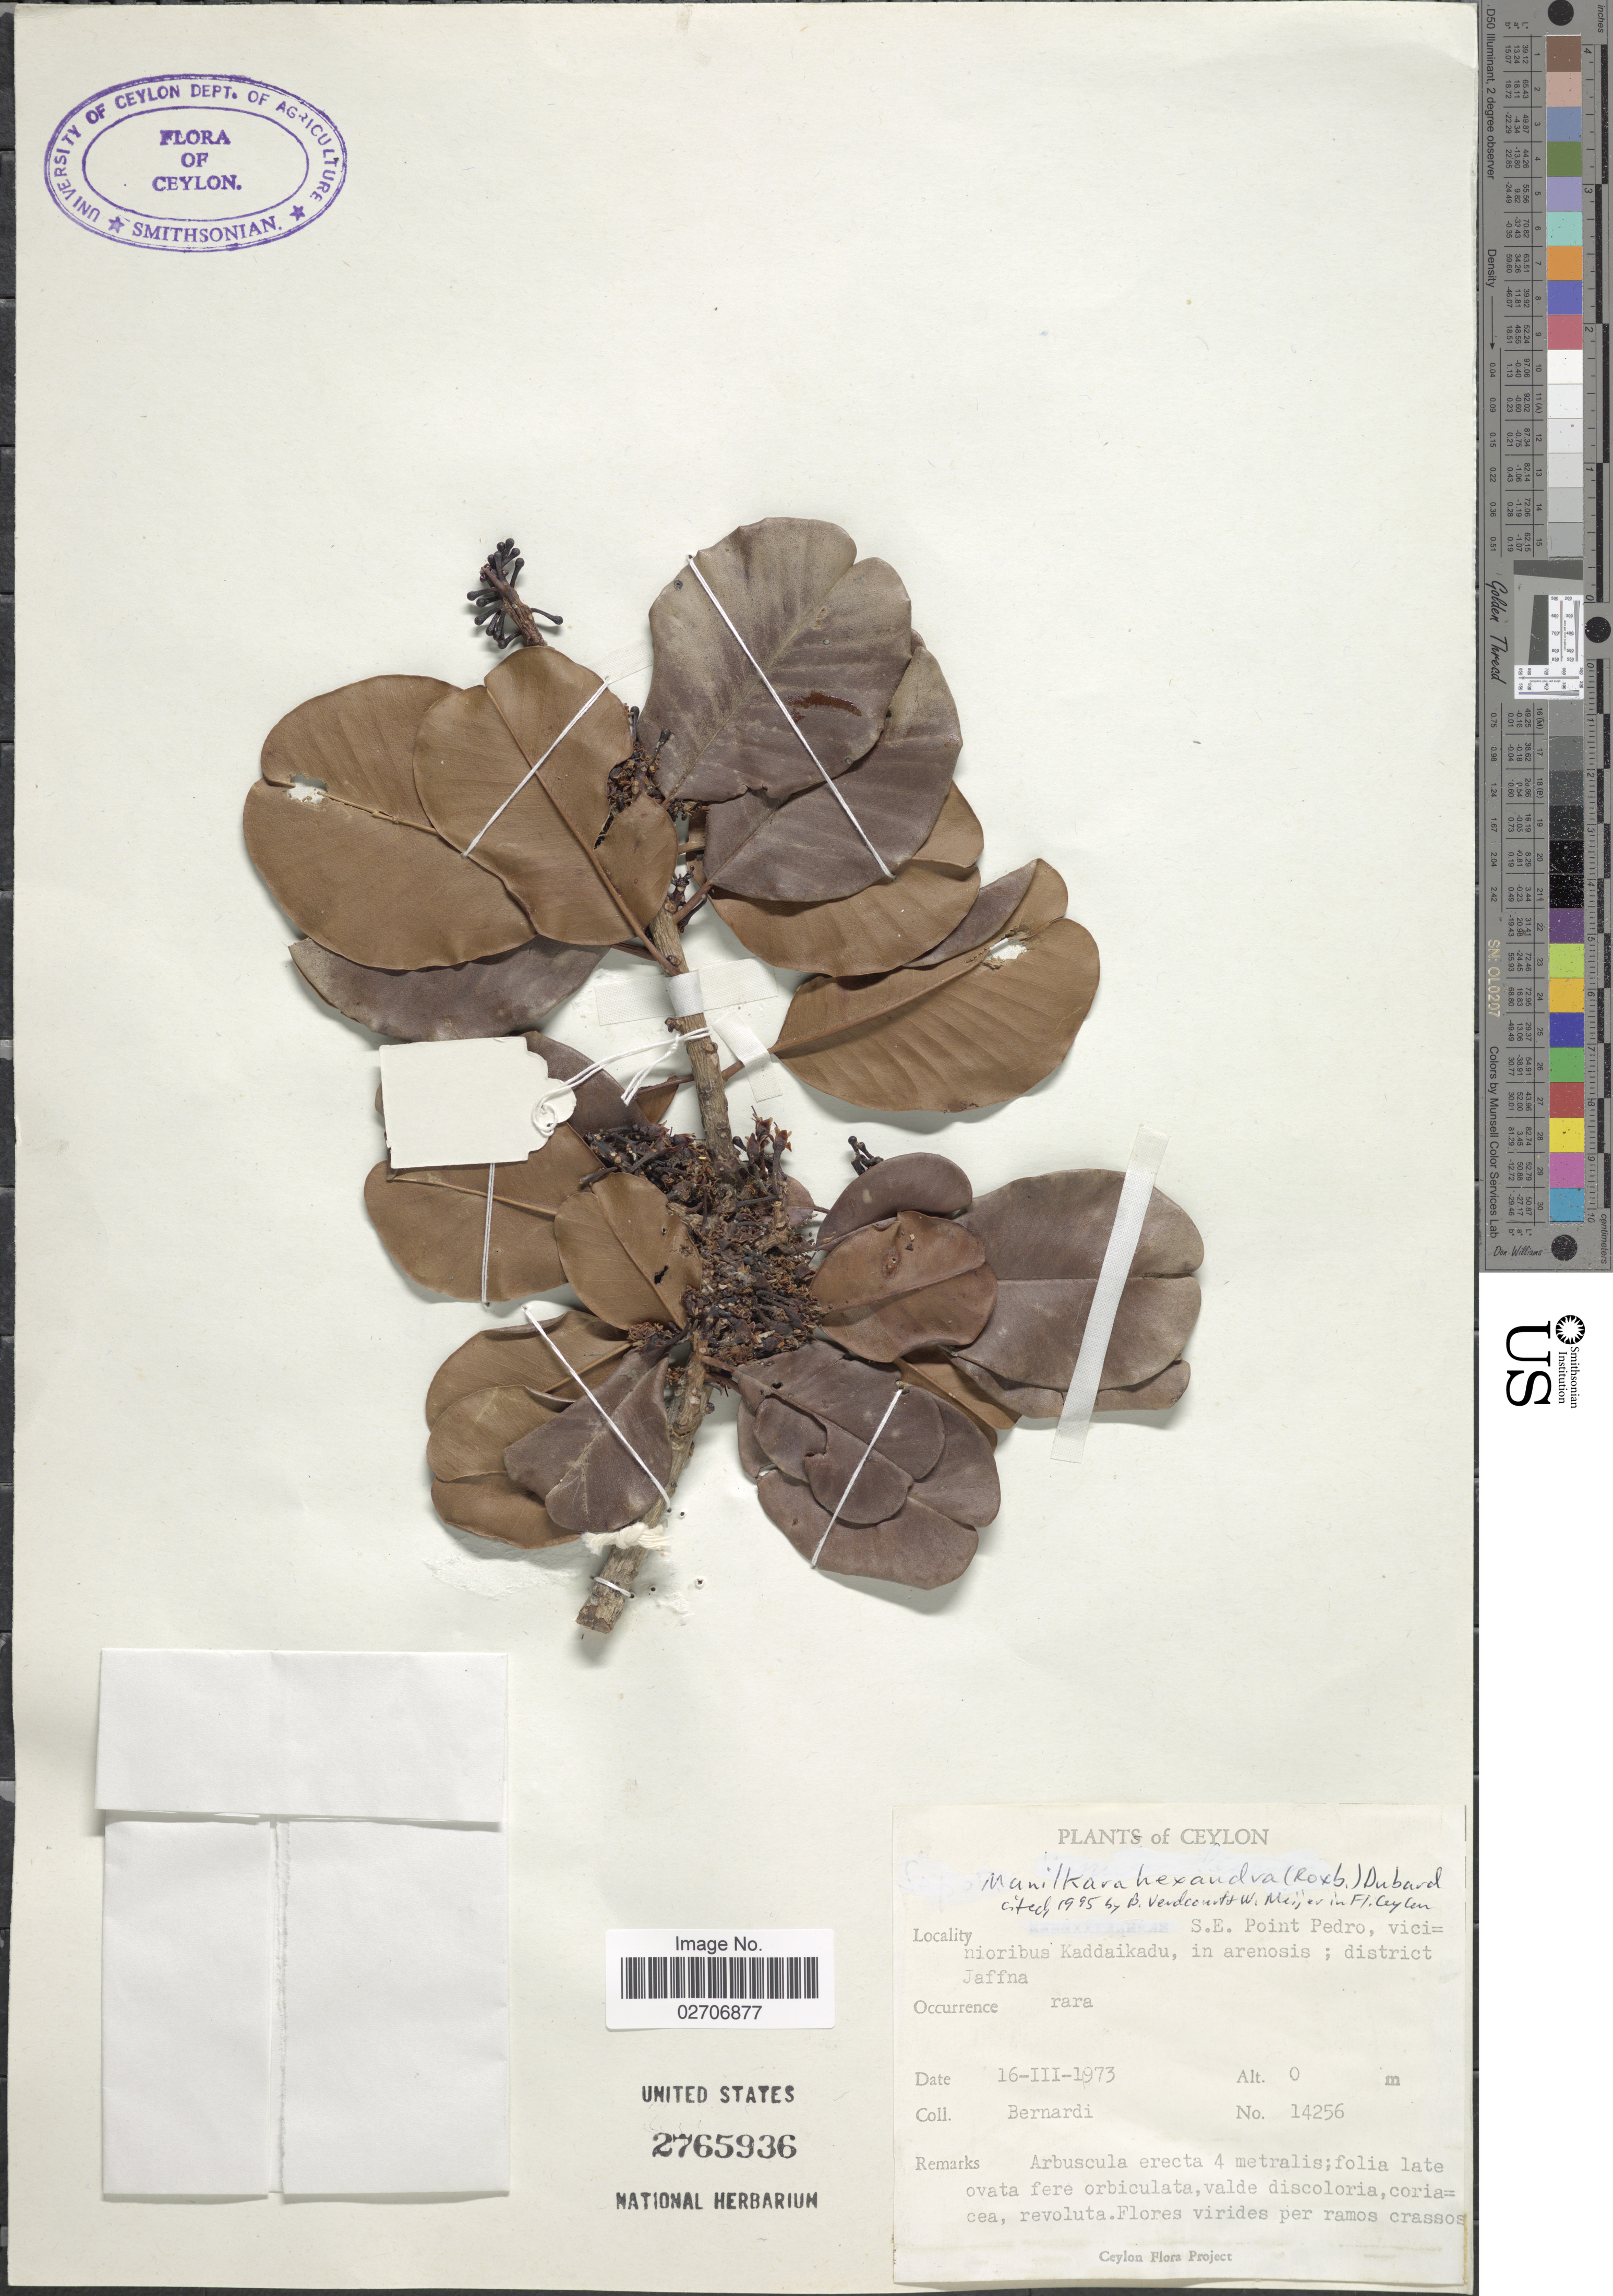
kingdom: Plantae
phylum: Tracheophyta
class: Magnoliopsida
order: Ericales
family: Sapotaceae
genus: Manilkara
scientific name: Manilkara hexandra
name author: (Roxb.) Dubard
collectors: Bernardi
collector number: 14256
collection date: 1973-03-16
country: Sri Lanka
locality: Ceylon, S.E. Point Pedro, vicinioribus Kaddaikadu, in arenosis; district Jaffna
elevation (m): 0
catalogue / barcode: US 2765936